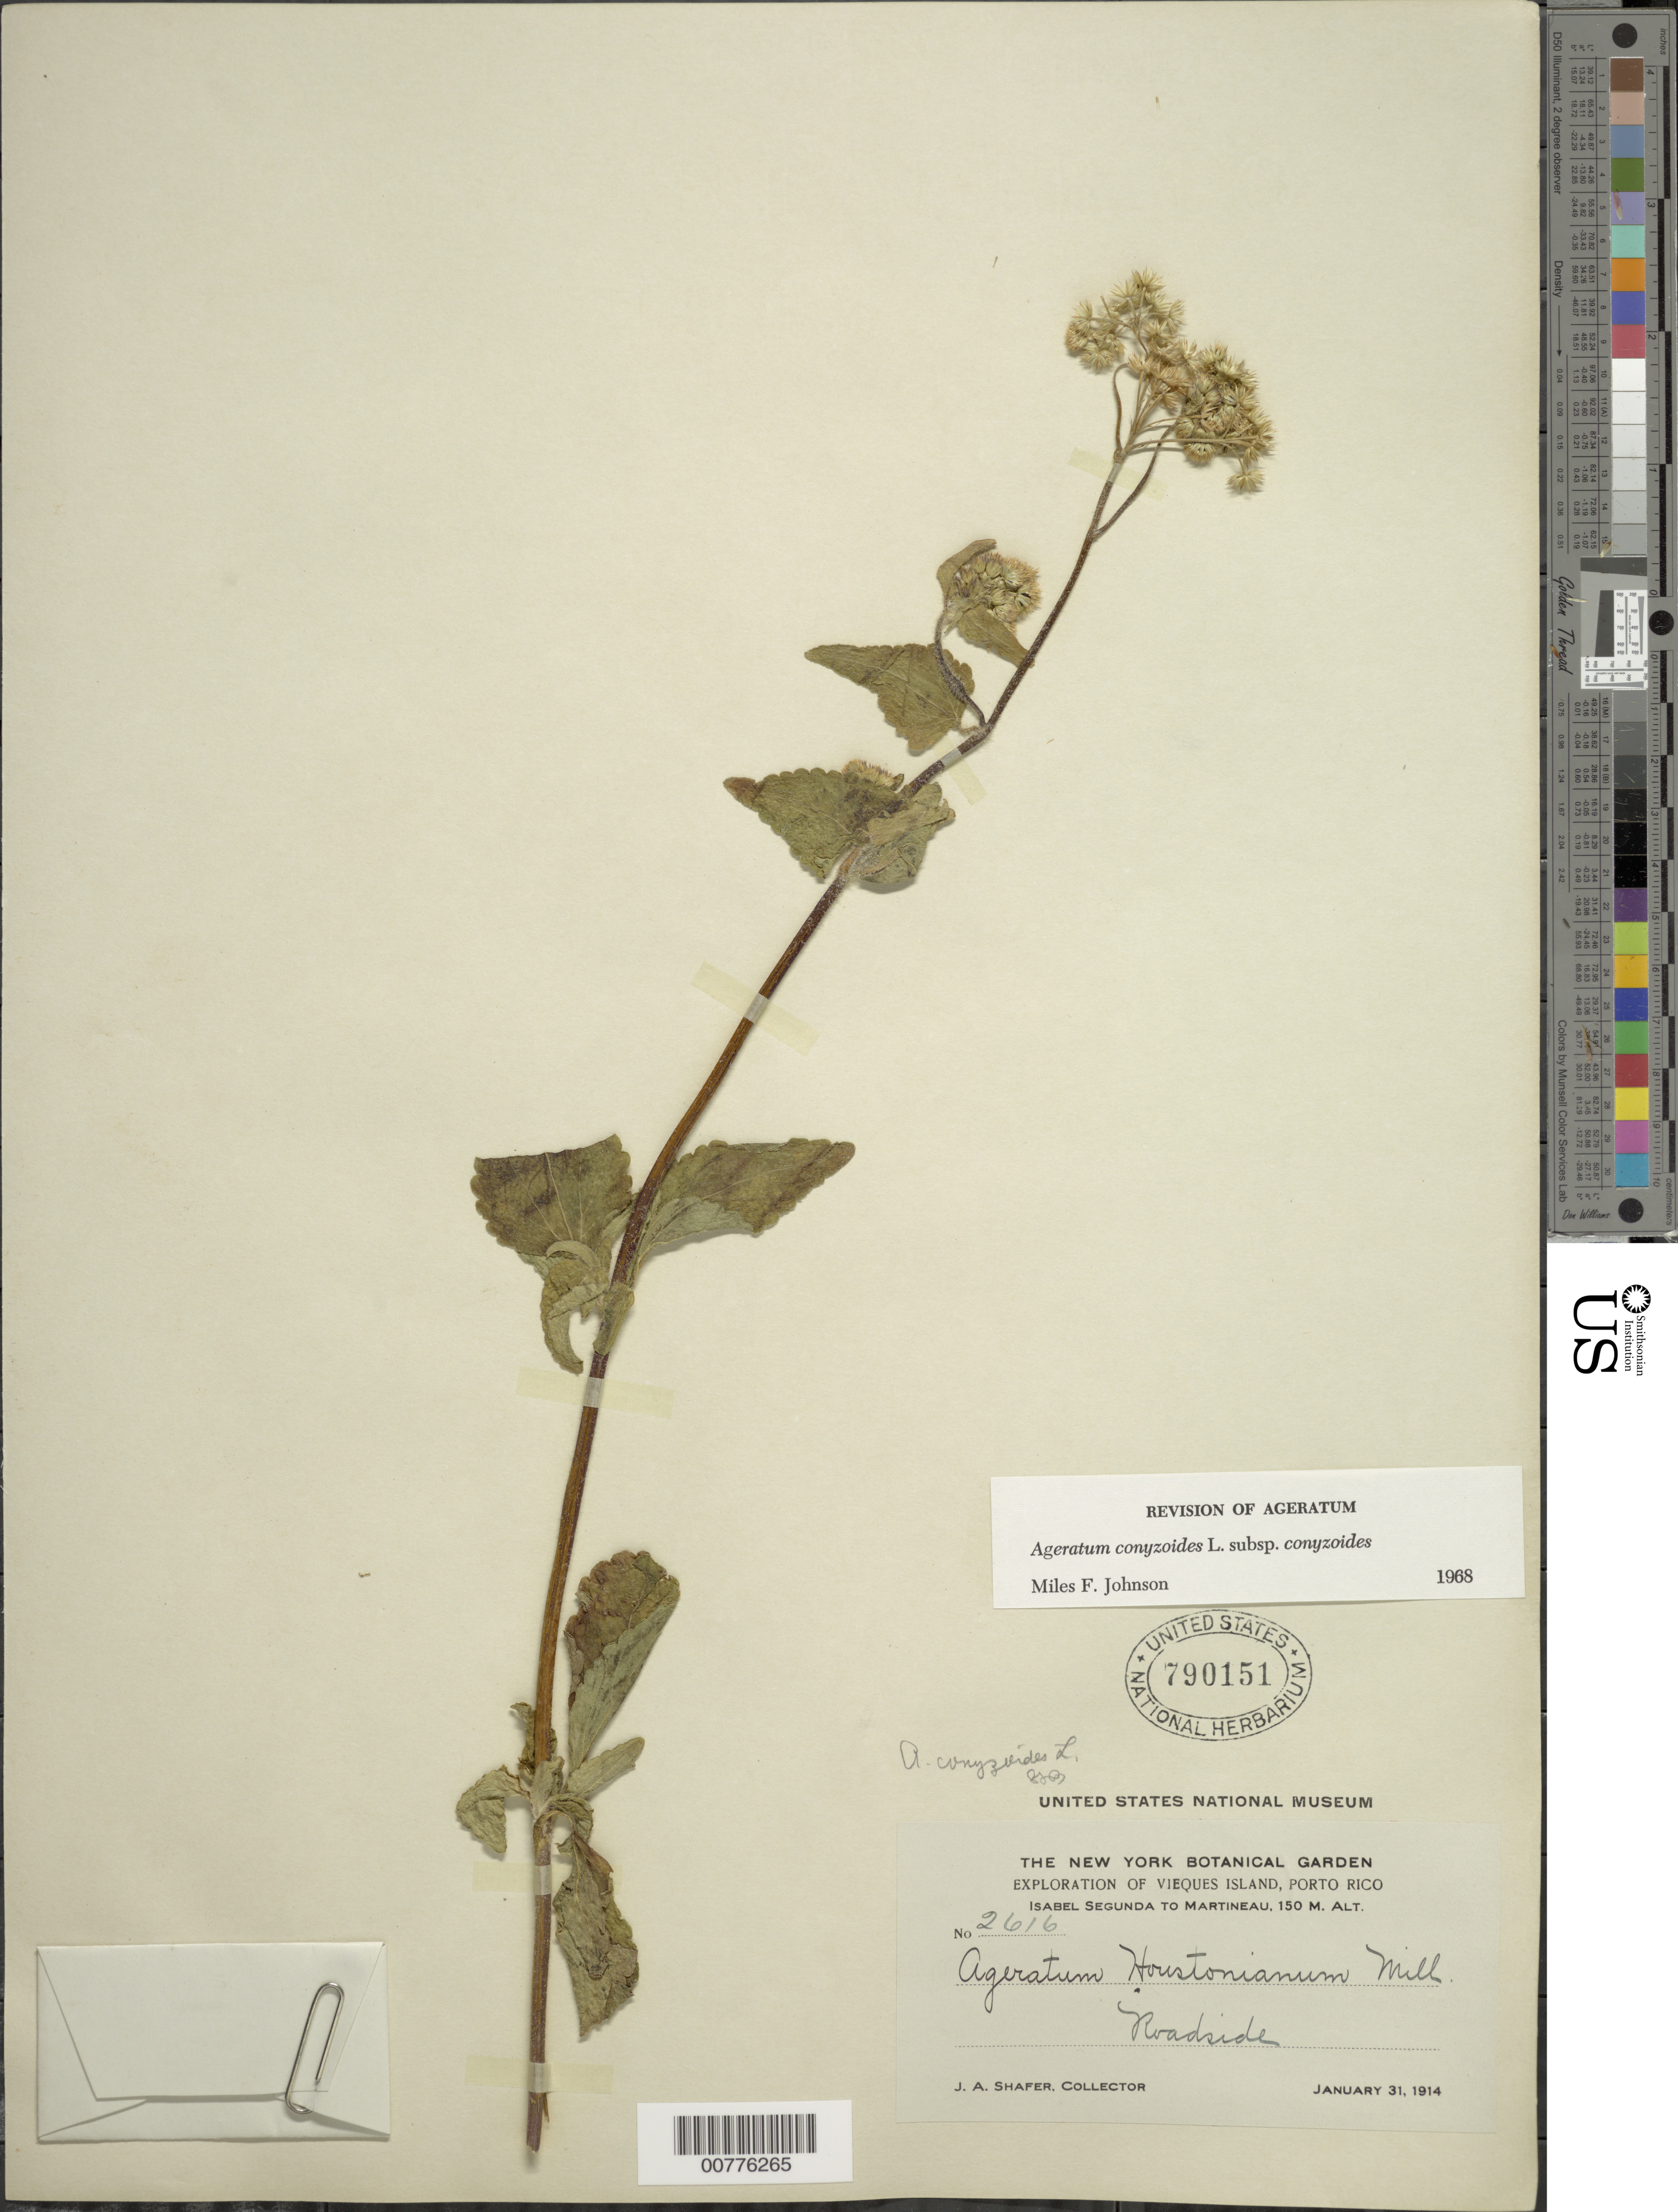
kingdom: Plantae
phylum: Tracheophyta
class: Magnoliopsida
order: Asterales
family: Asteraceae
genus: Ageratum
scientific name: Ageratum conyzoides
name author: L.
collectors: J. A. Shafer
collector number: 2616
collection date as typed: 31 Jan 1914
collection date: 1914-01-31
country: Puerto Rico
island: Vieques I.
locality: Isabel Segunda to Martineau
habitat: Roadside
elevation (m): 150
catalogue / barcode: US 790151